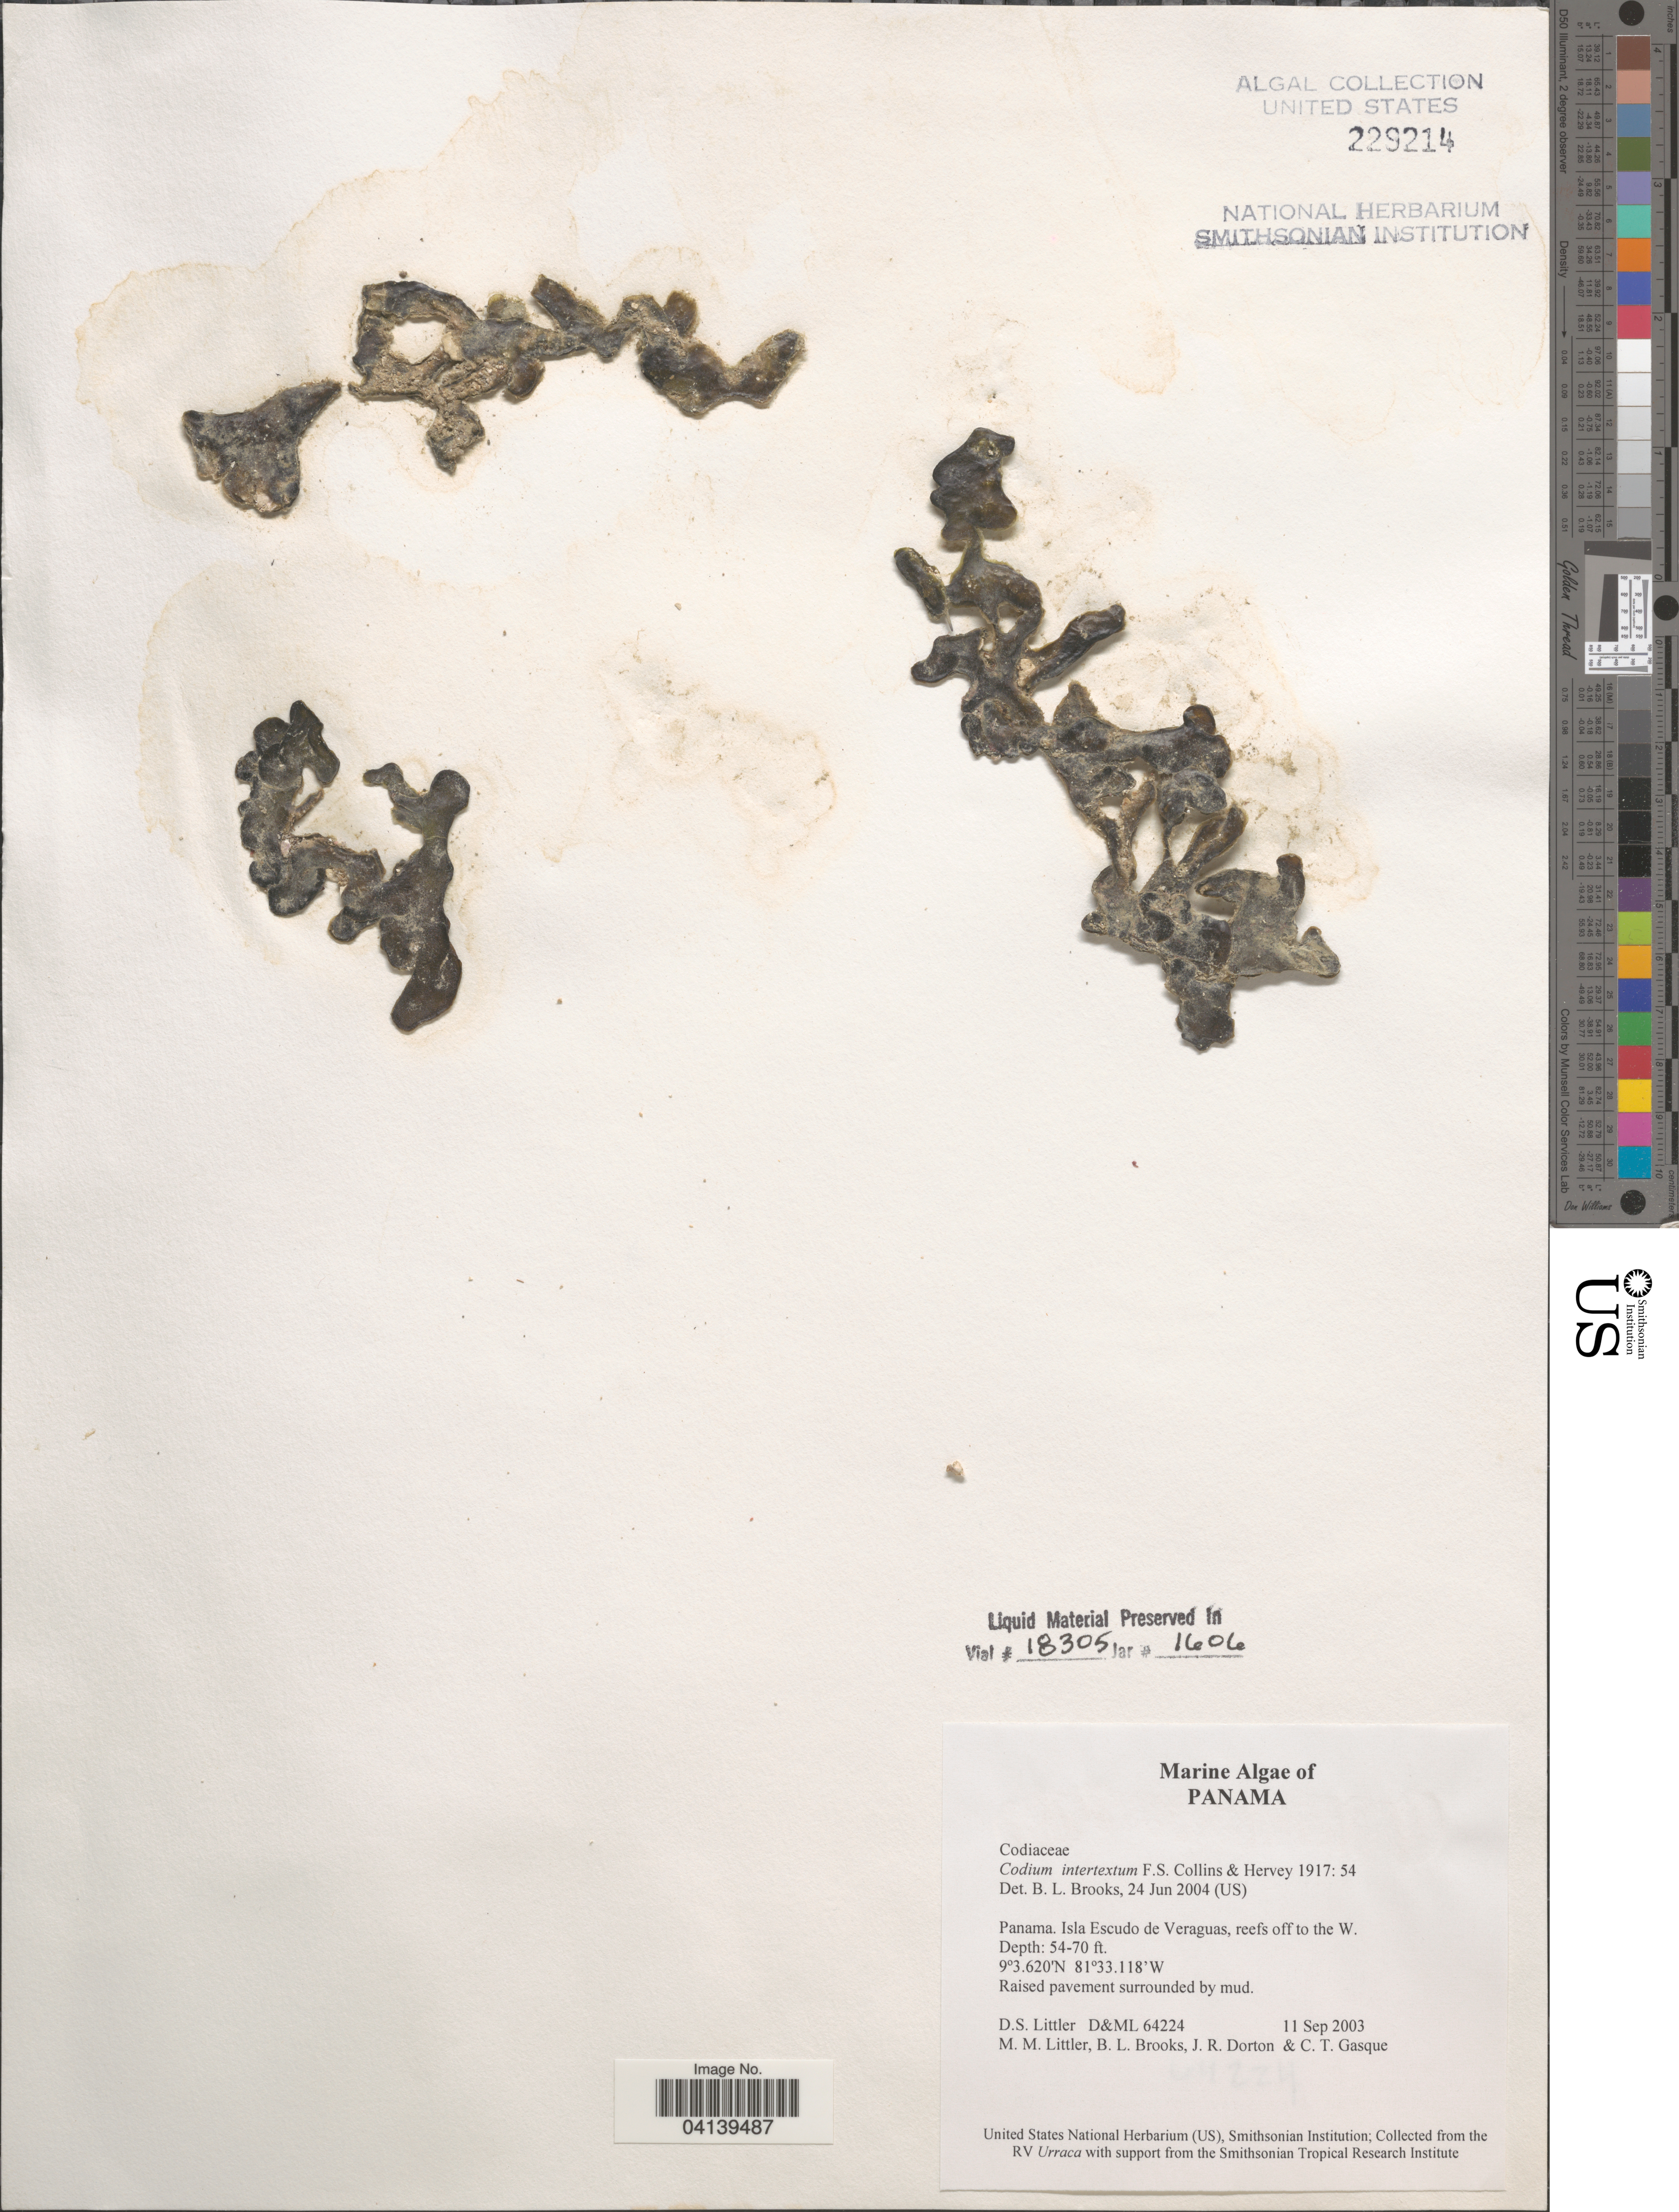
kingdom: Plantae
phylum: Chlorophyta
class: Ulvophyceae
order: Bryopsidales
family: Codiaceae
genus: Codium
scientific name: Codium intertextum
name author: Collins & Herv.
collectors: D. S. Littler, B. Brooks, J. Dorton & C. Gasque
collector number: D&ML64224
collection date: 2003-09-11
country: Panama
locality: Isla Escudo de Veraguas, reefs off to the W.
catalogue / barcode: US 229214